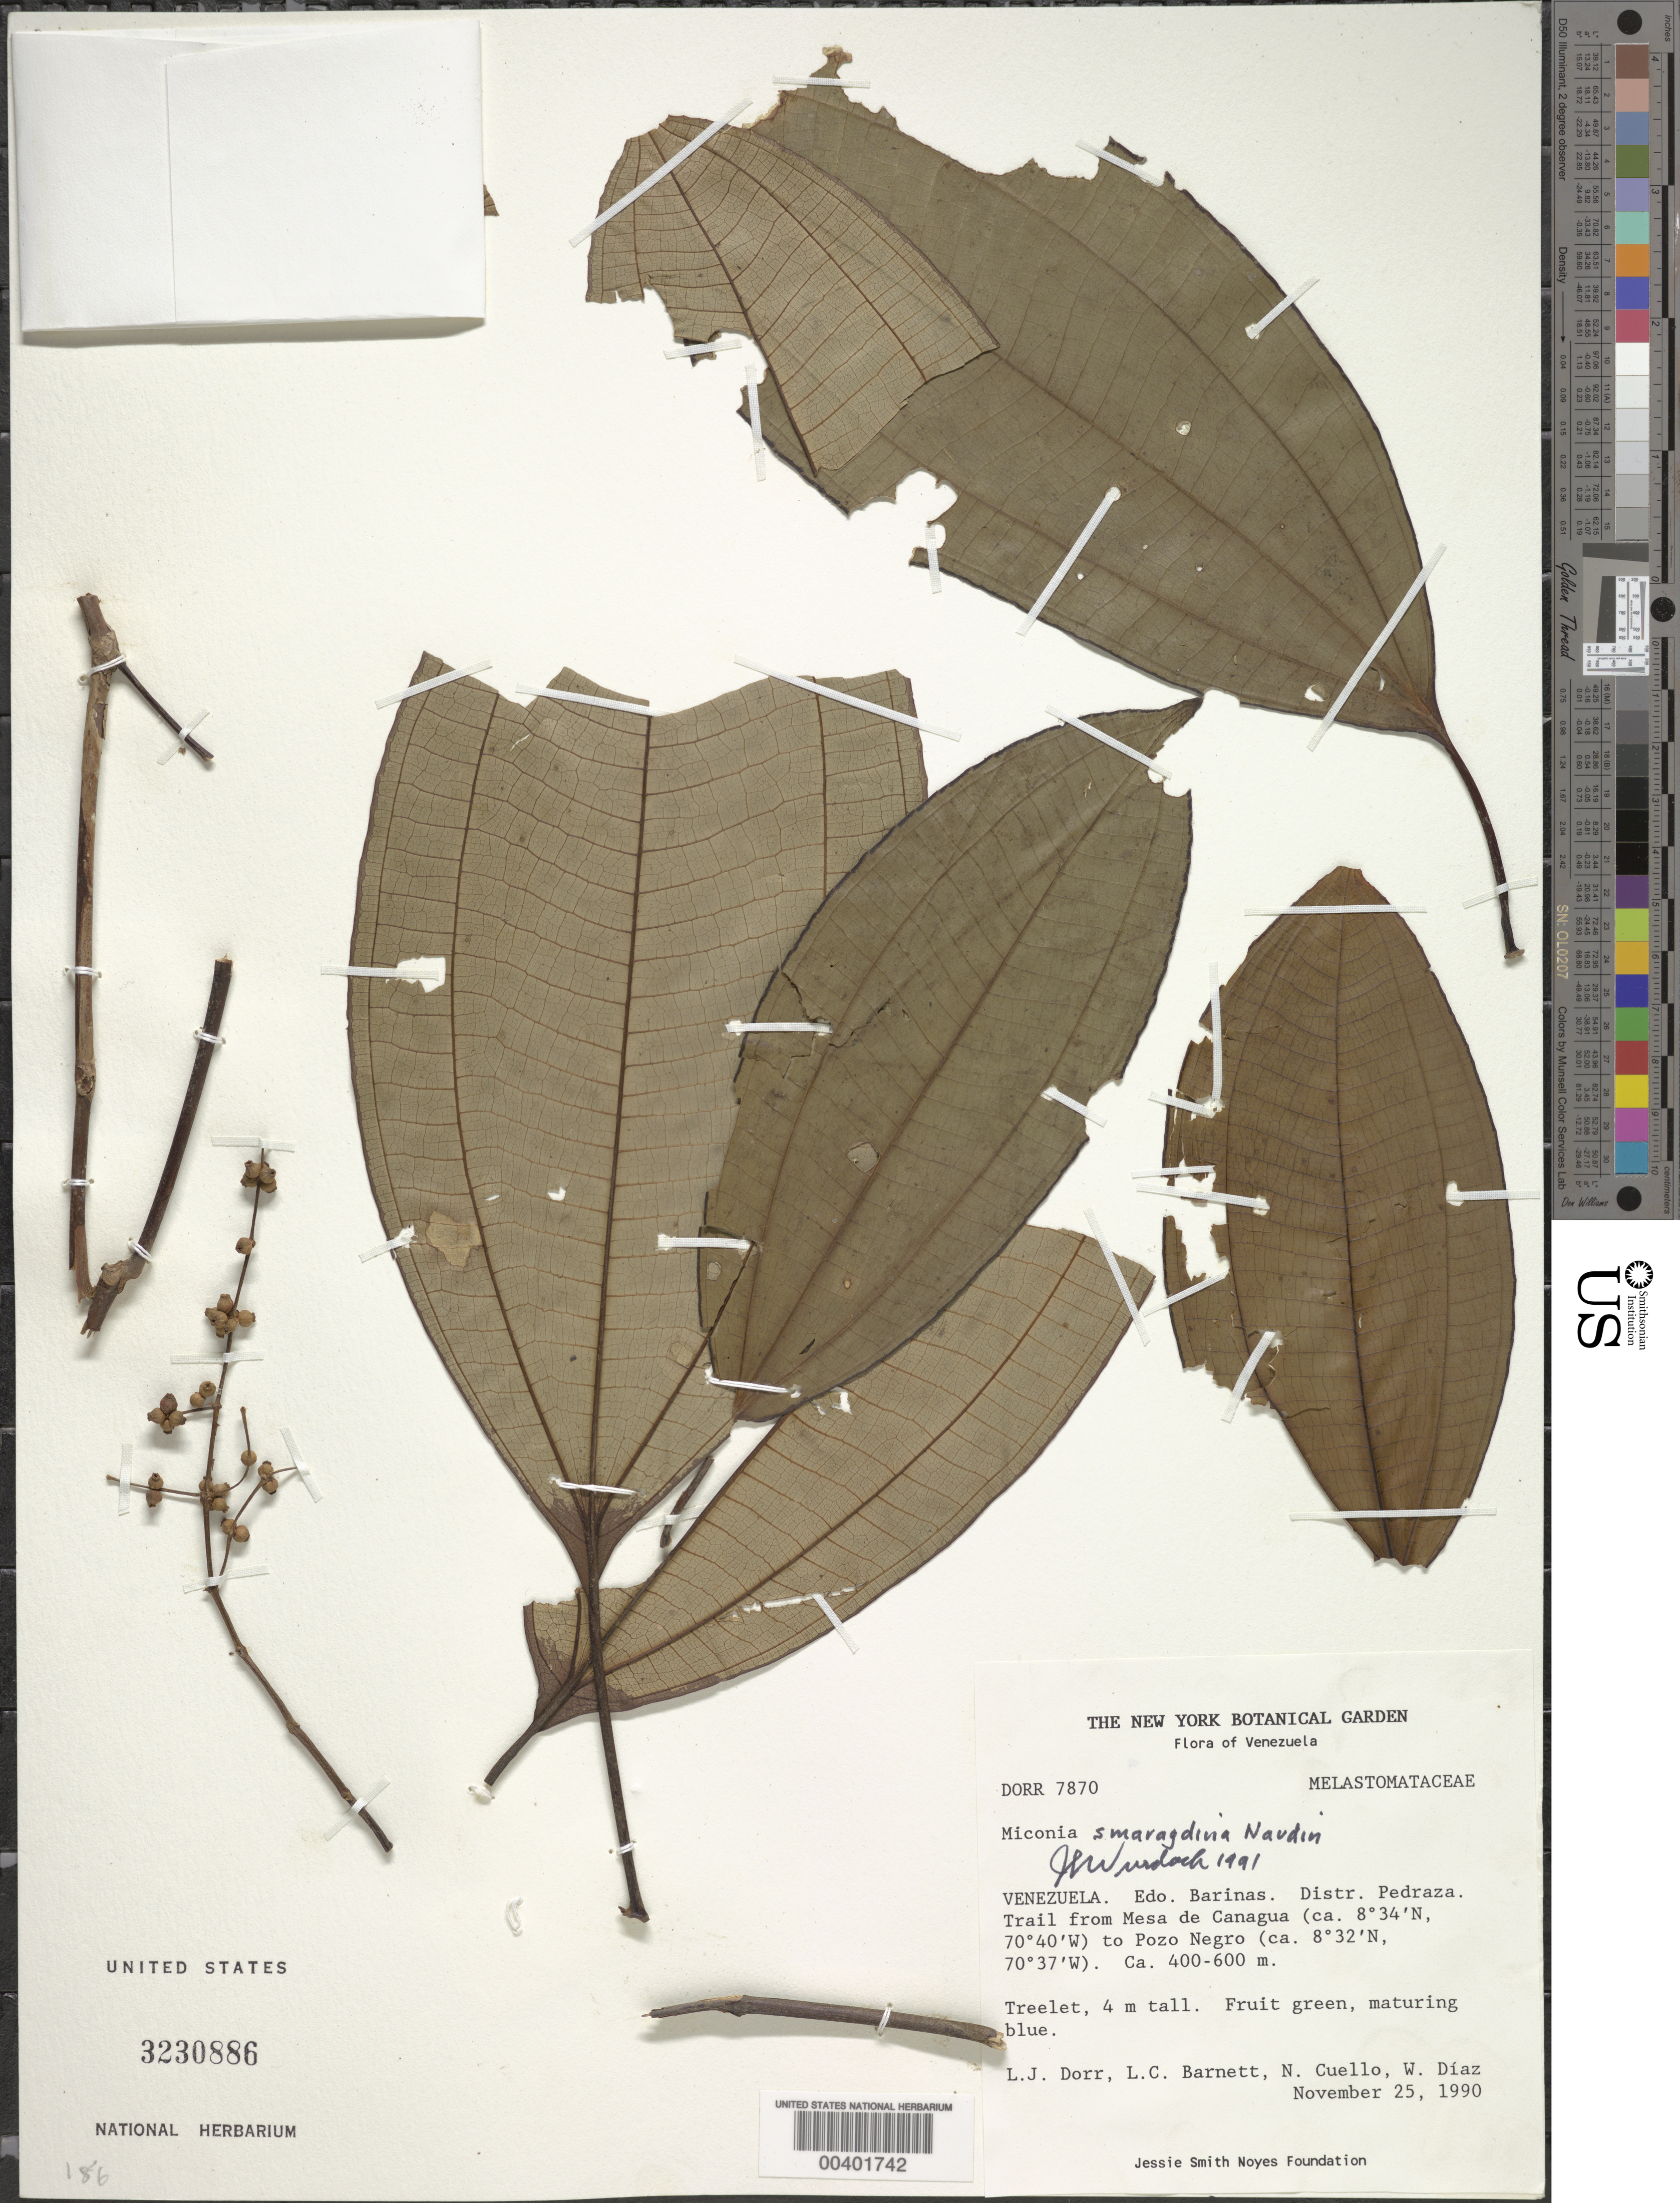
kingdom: Plantae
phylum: Tracheophyta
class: Magnoliopsida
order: Myrtales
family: Melastomataceae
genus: Miconia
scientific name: Miconia smaragdina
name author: Naudin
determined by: Wurdack, John J., (US), US (UNITED STATES)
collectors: L. J. Dorr, L. C. Barnett, N. L. Cuello & W. Díaz P.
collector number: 7870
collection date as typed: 25 Nov 1990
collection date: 1990-11-25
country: Venezuela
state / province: Barinas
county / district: Pedraza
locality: Trail from Mesa de Canaguá to Pozo Negro.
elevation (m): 400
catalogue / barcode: US 3230886